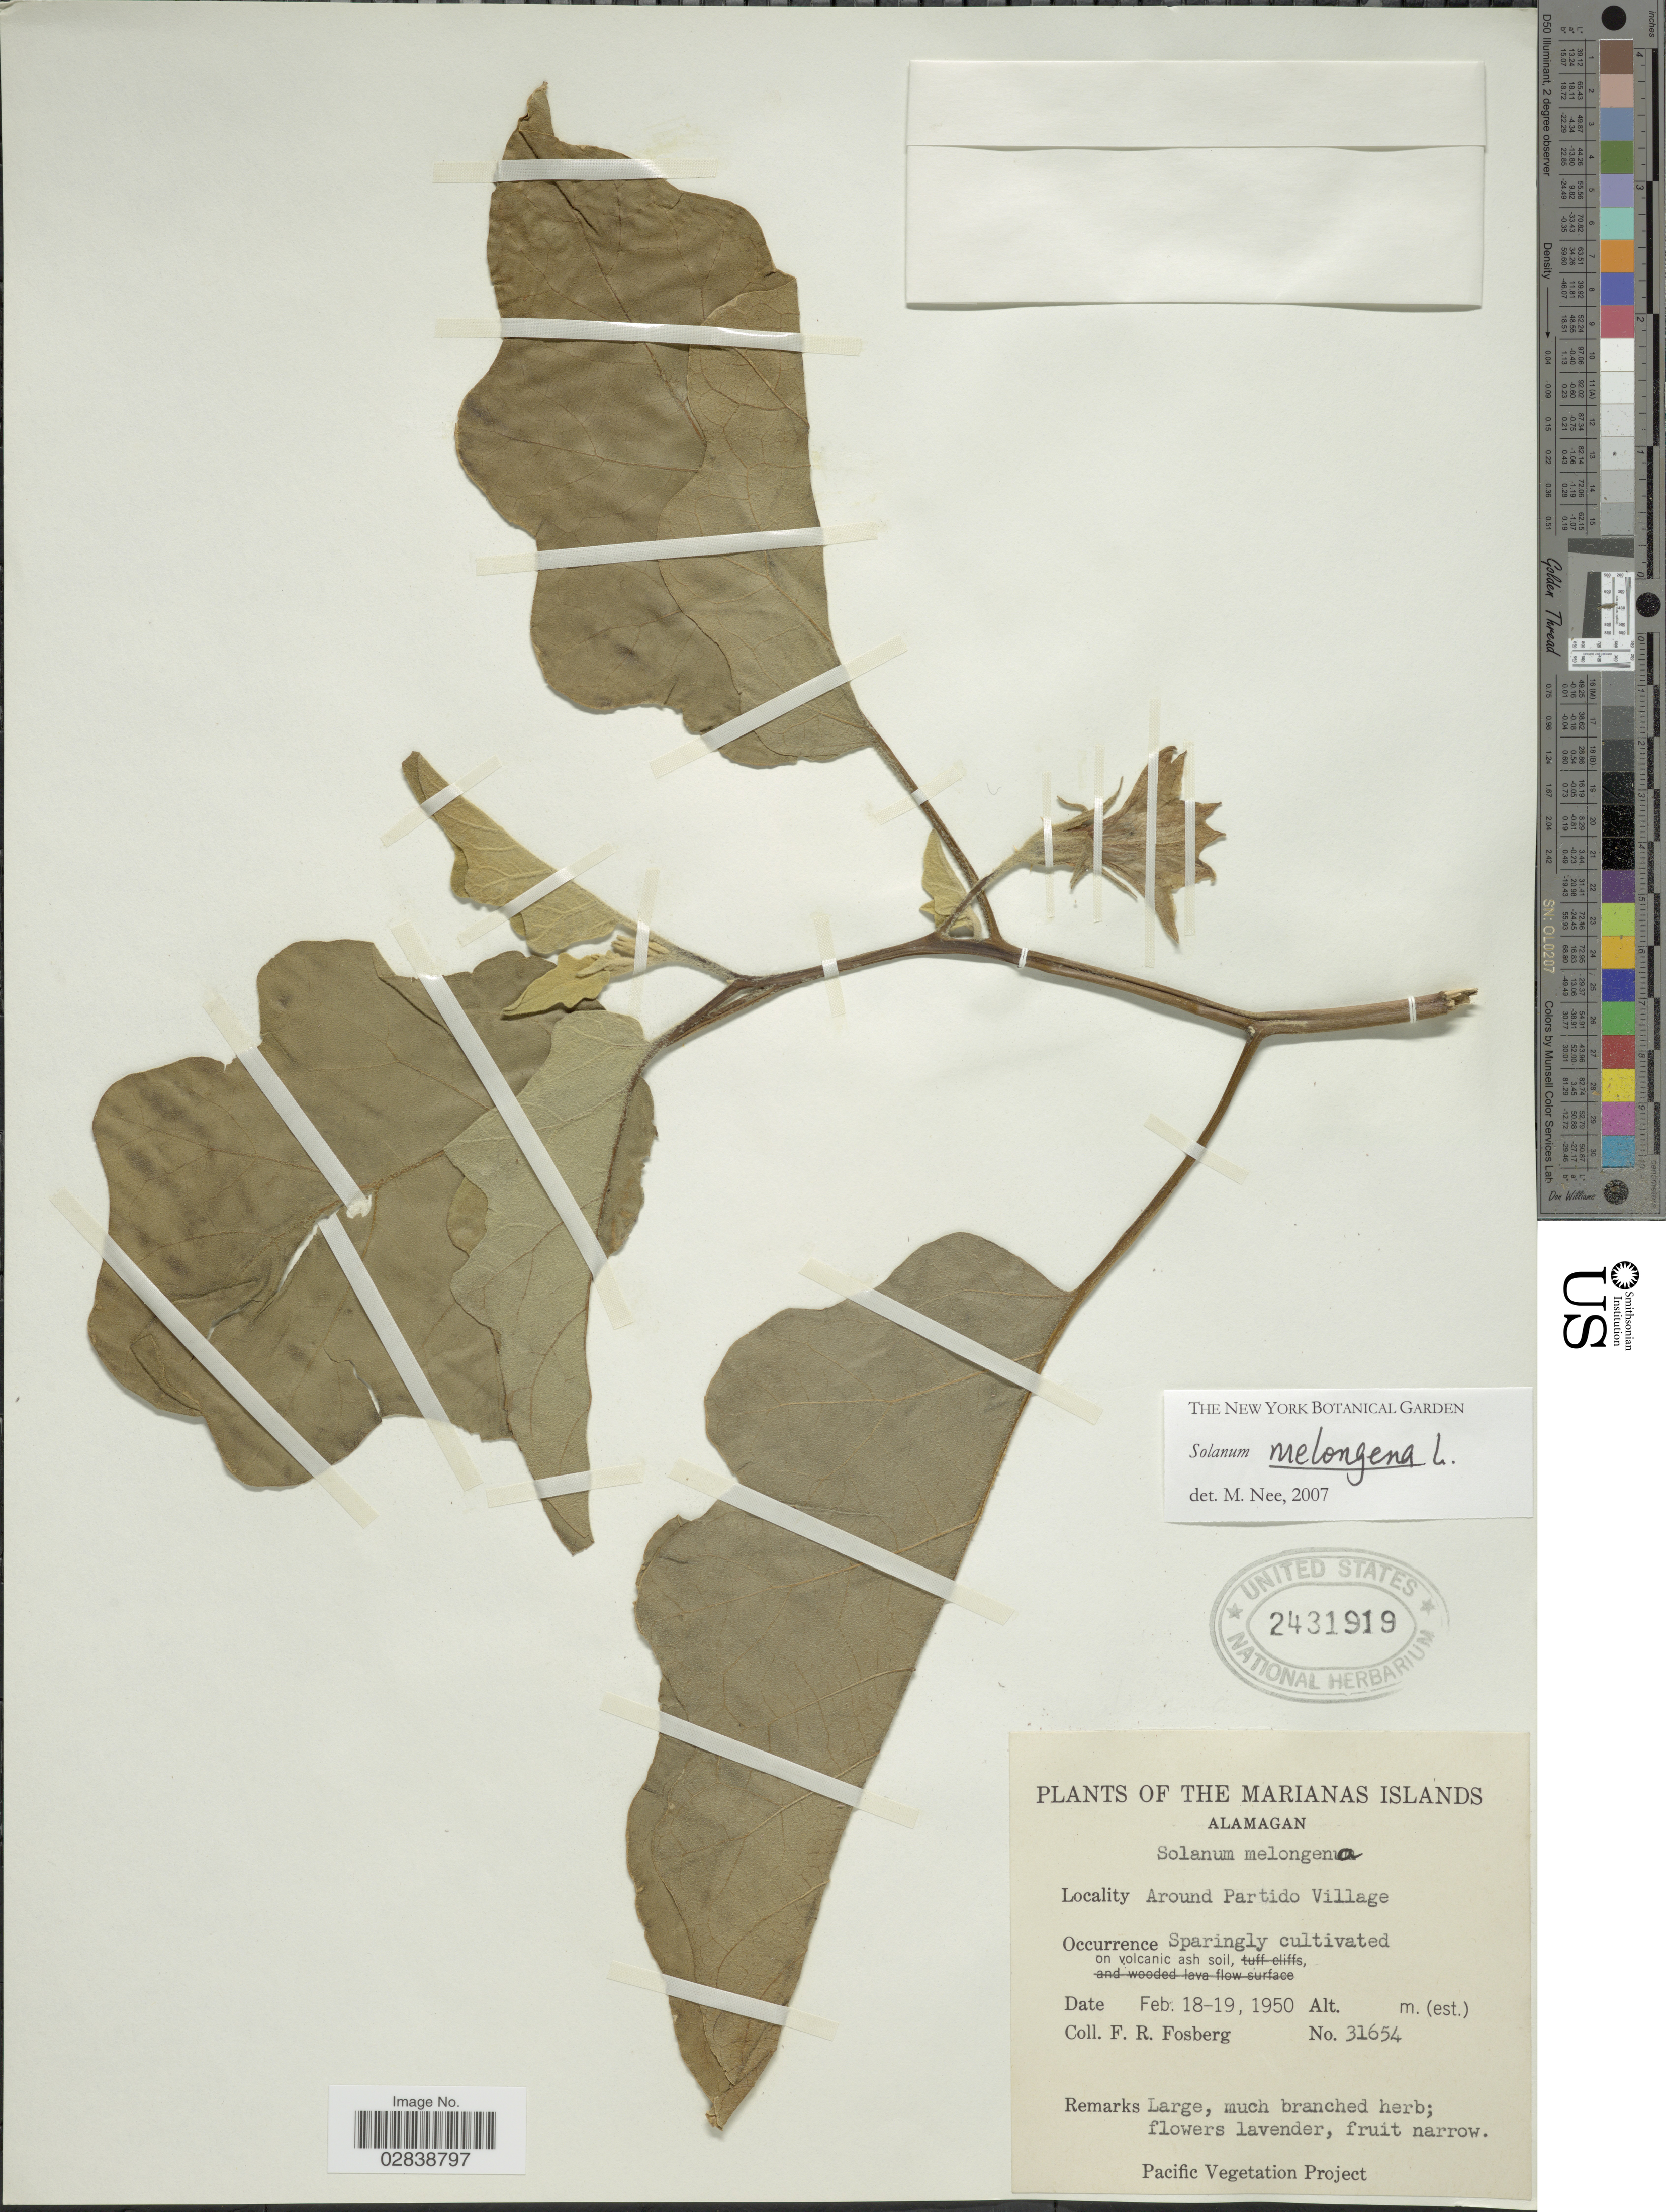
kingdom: Plantae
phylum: Tracheophyta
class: Magnoliopsida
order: Solanales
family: Solanaceae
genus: Solanum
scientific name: Solanum melongena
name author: L.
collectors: F. R. Fosberg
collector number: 31654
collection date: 1950-02-18/1950-02-19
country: Northern Mariana Islands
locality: Marianas Islands. Alamagan. Around Partido Village.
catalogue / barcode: US 2431919